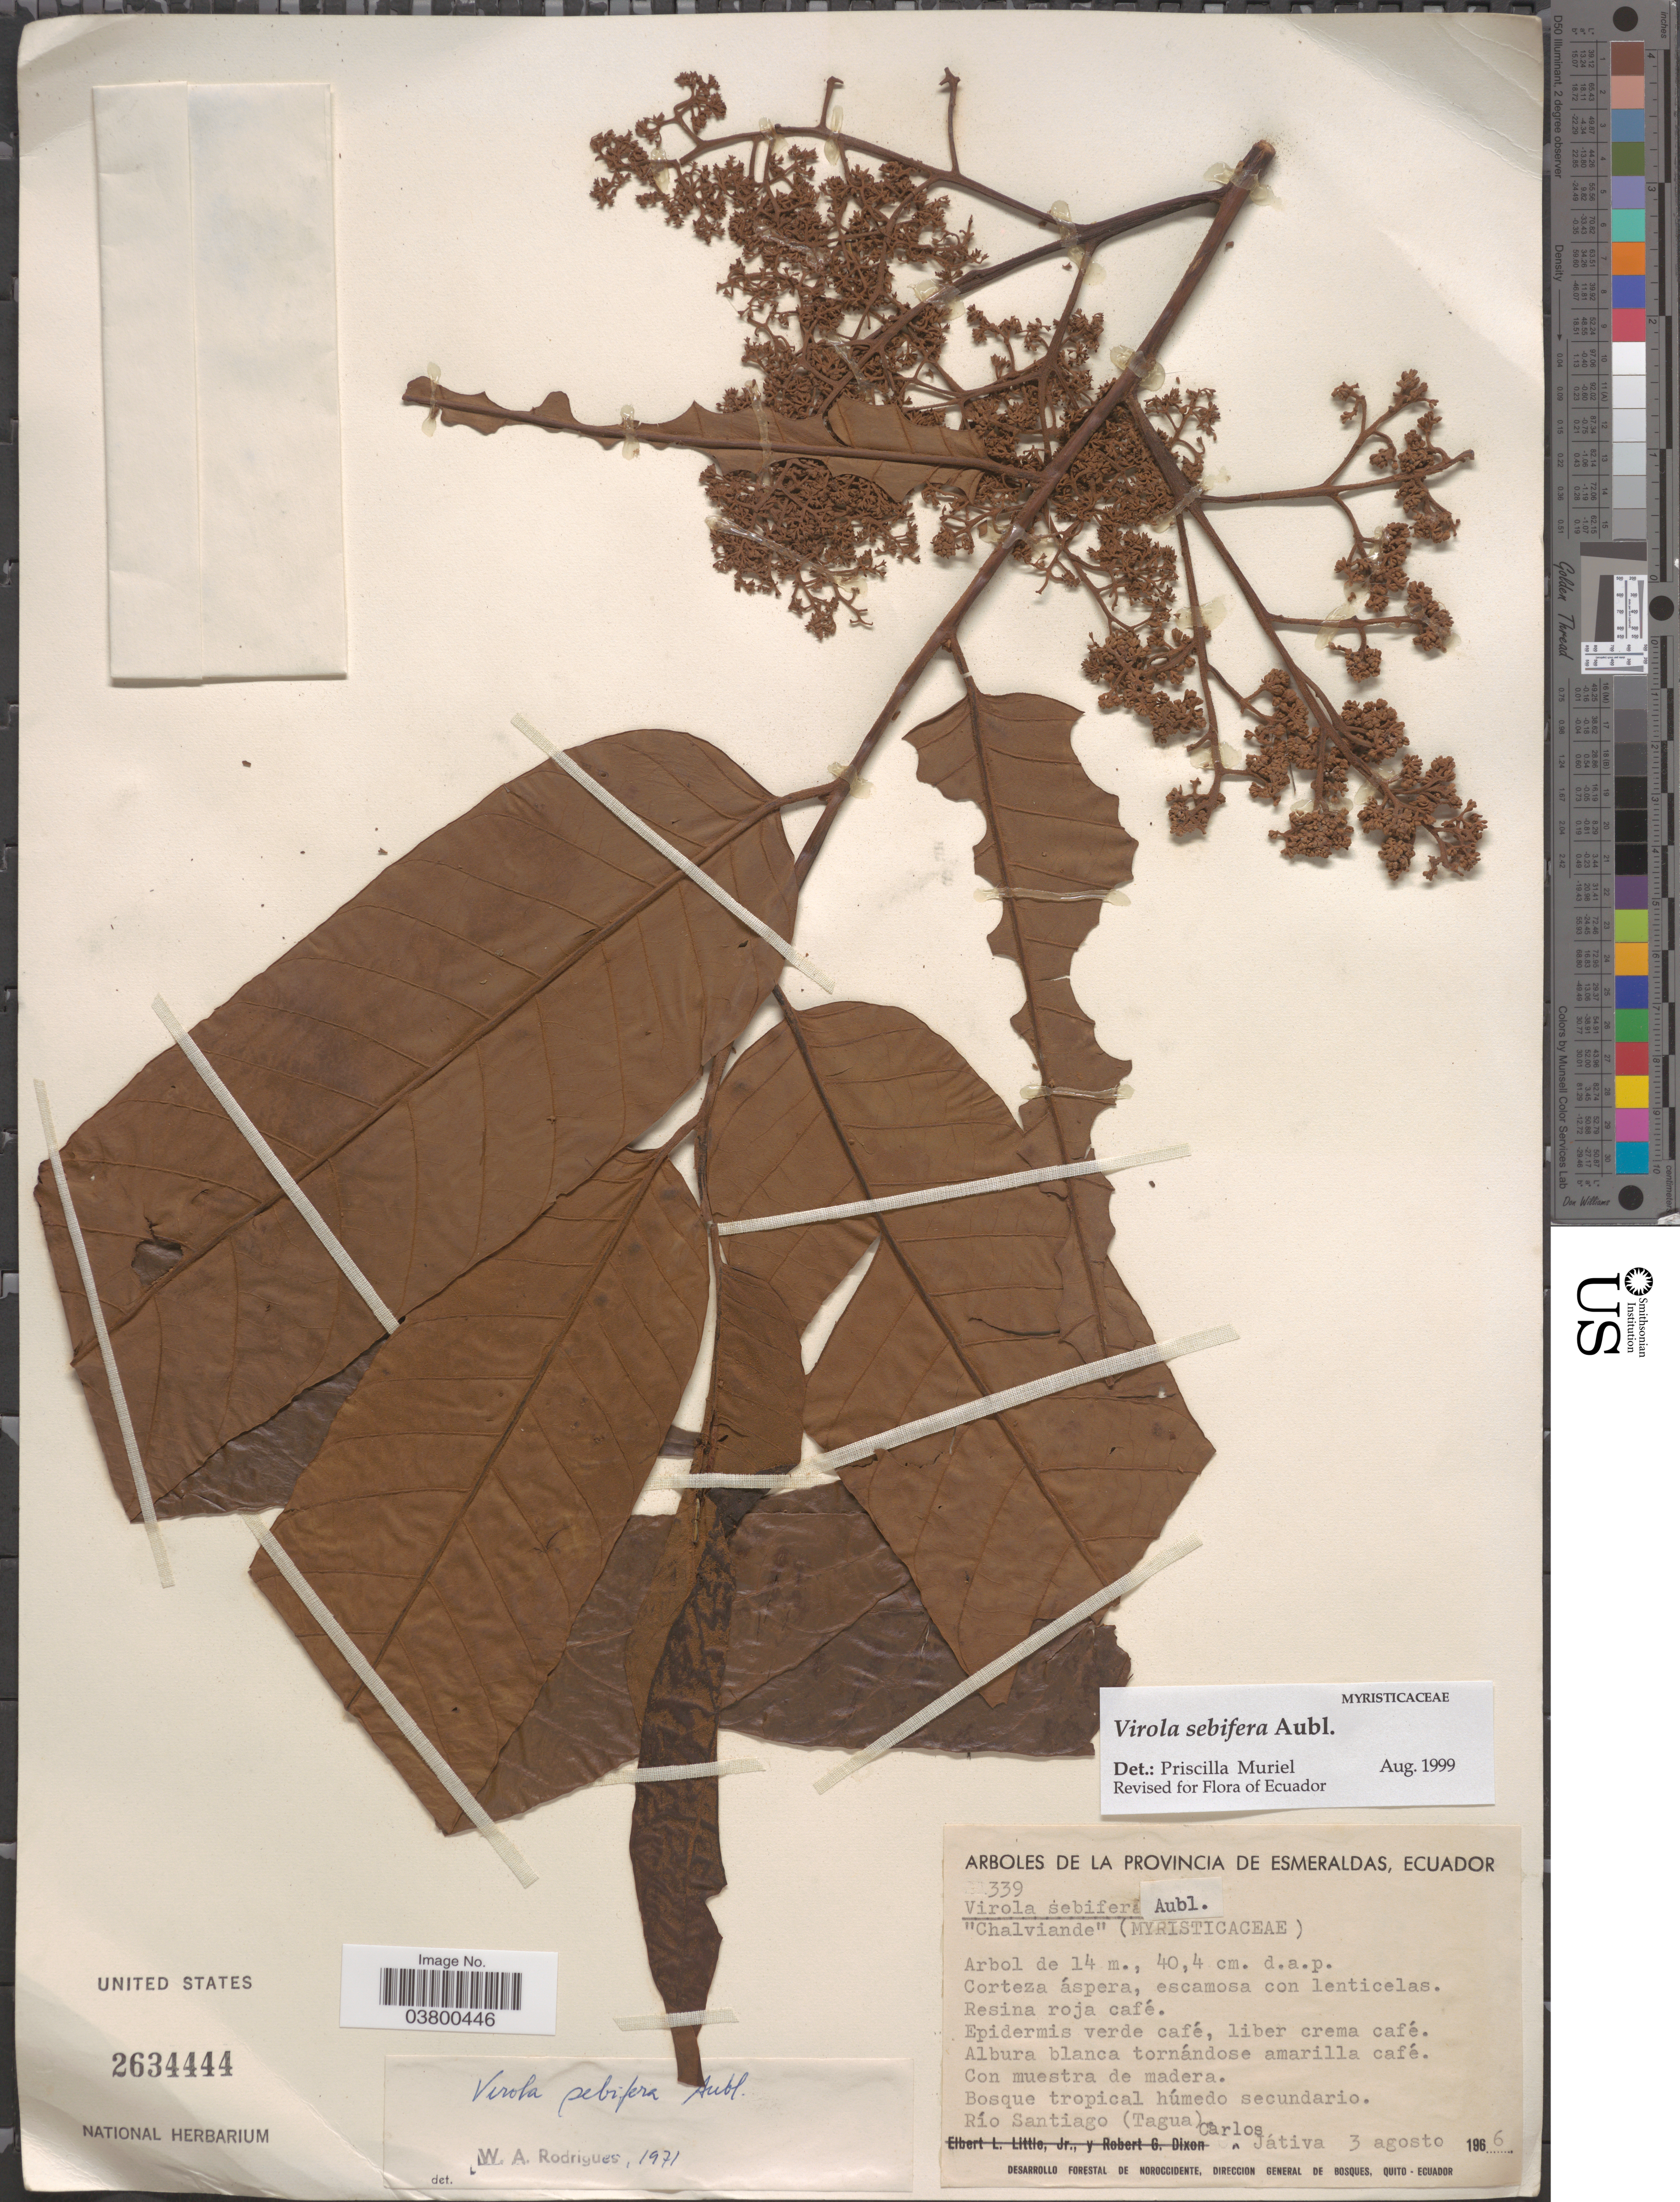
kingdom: Plantae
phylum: Tracheophyta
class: Magnoliopsida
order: Magnoliales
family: Myristicaceae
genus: Virola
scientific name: Virola sebifera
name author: Aubl.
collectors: C. D. Játiva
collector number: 339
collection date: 1966-08-03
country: Ecuador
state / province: Esmeraldas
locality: Río Santiago (Tagua).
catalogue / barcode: US 2634444